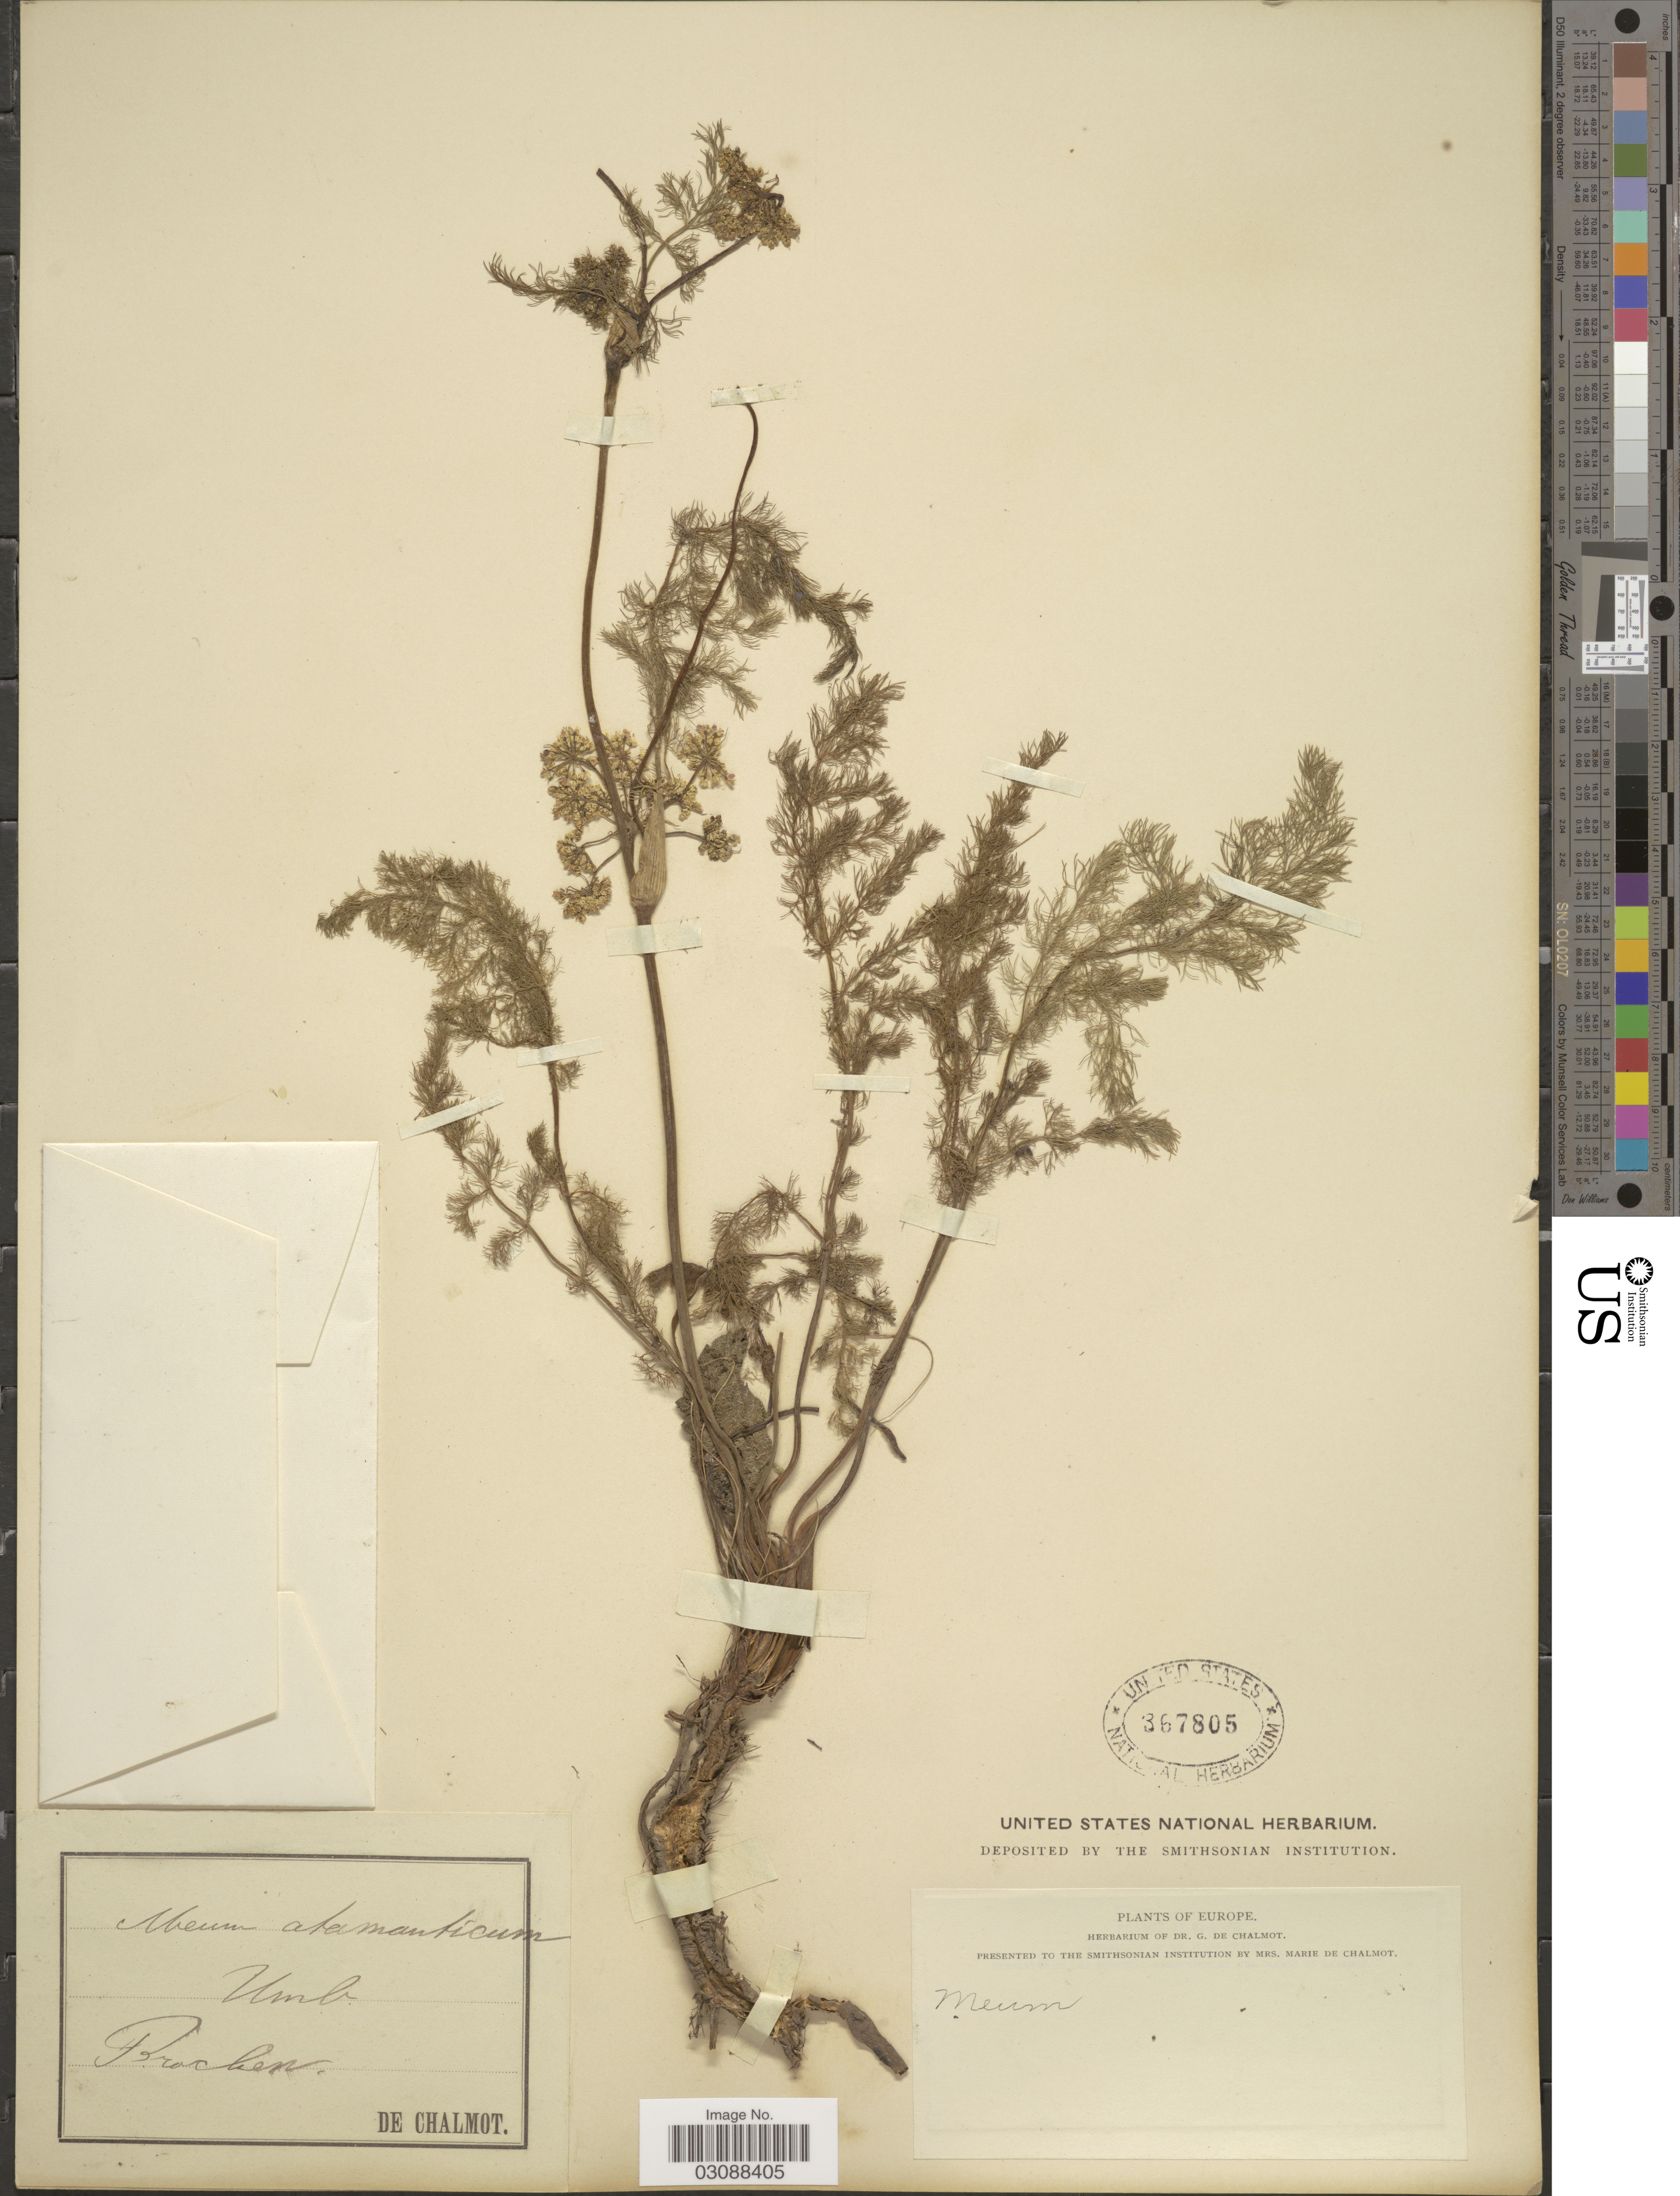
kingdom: Plantae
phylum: Tracheophyta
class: Magnoliopsida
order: Apiales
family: Apiaceae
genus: Meum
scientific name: Meum athamanticum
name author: Jacq.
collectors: G. de Chalmot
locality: Europe. Bracken.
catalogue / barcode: US 367805